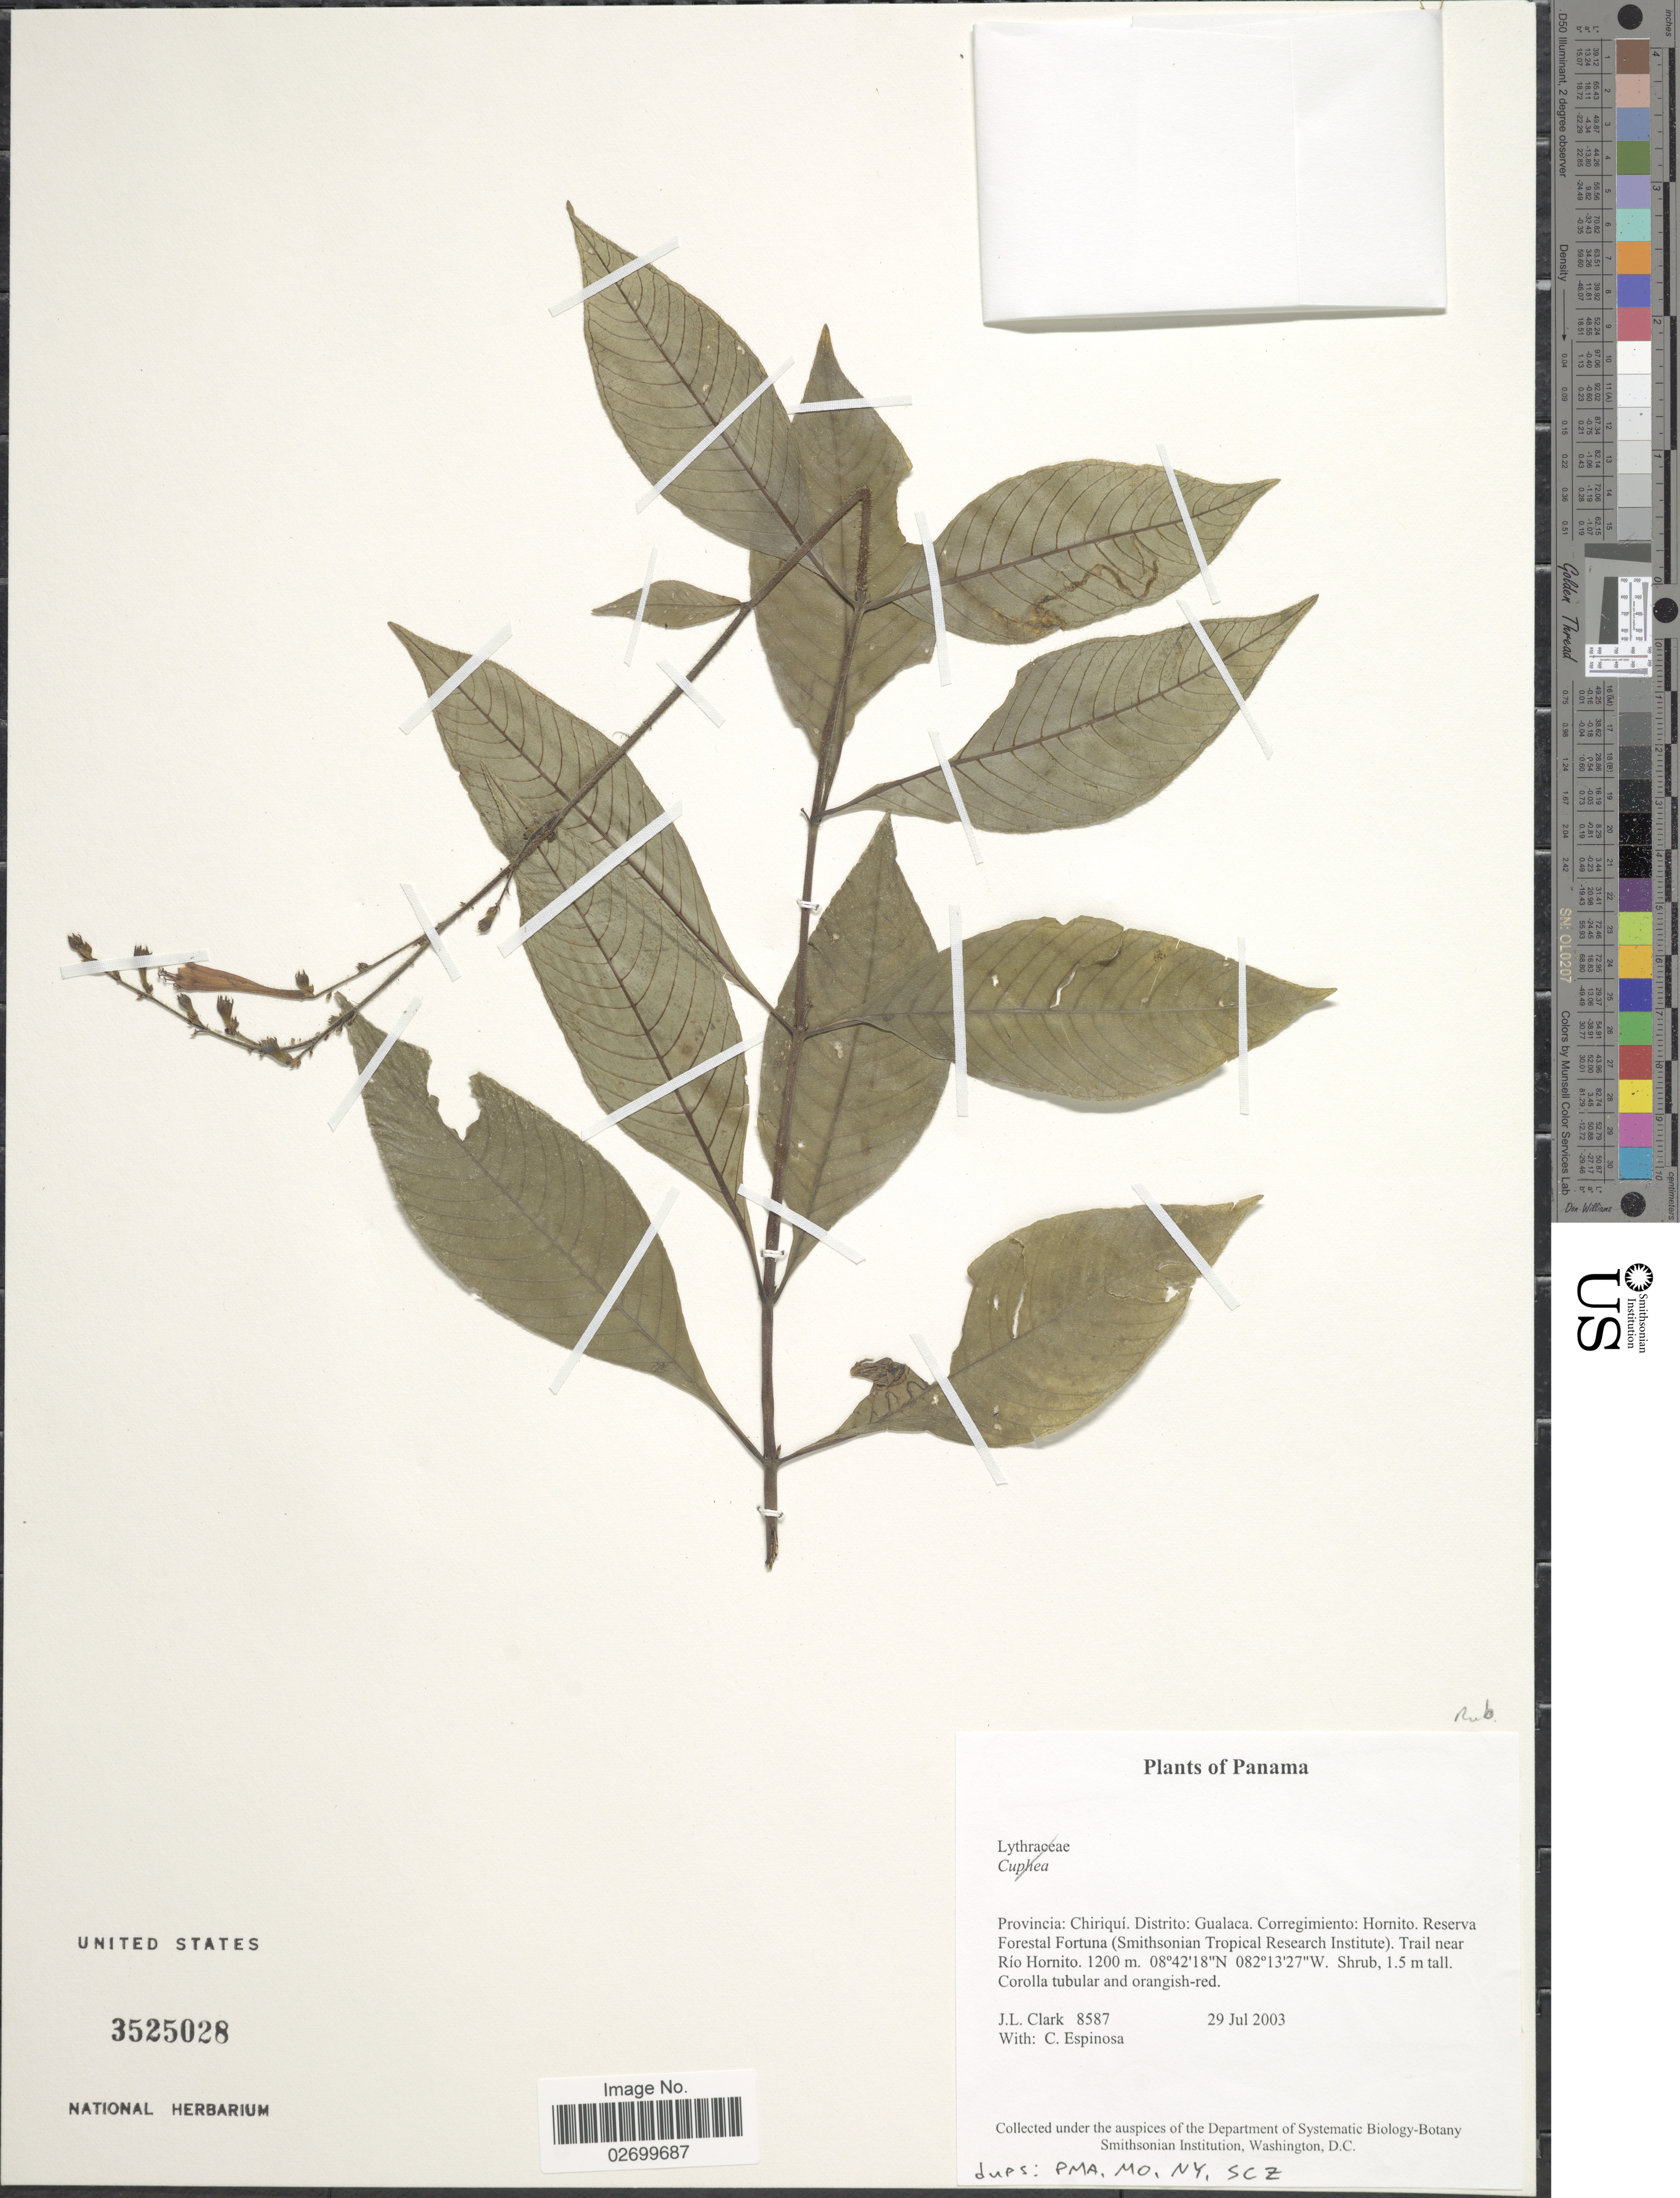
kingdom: Plantae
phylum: Tracheophyta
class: Magnoliopsida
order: Gentianales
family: Rubiaceae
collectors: J. L. Clark & C. Espinosa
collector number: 8587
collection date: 2003-07-29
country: Panama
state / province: Chiriqui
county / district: Gualaca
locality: Distrito: Gualaca. Corregimiento: Hornito. Reserva Forestal Fortuna (Smithsonian Tropical Research Institute). Trail near Río Hornito.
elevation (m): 1200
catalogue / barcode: US 3525028